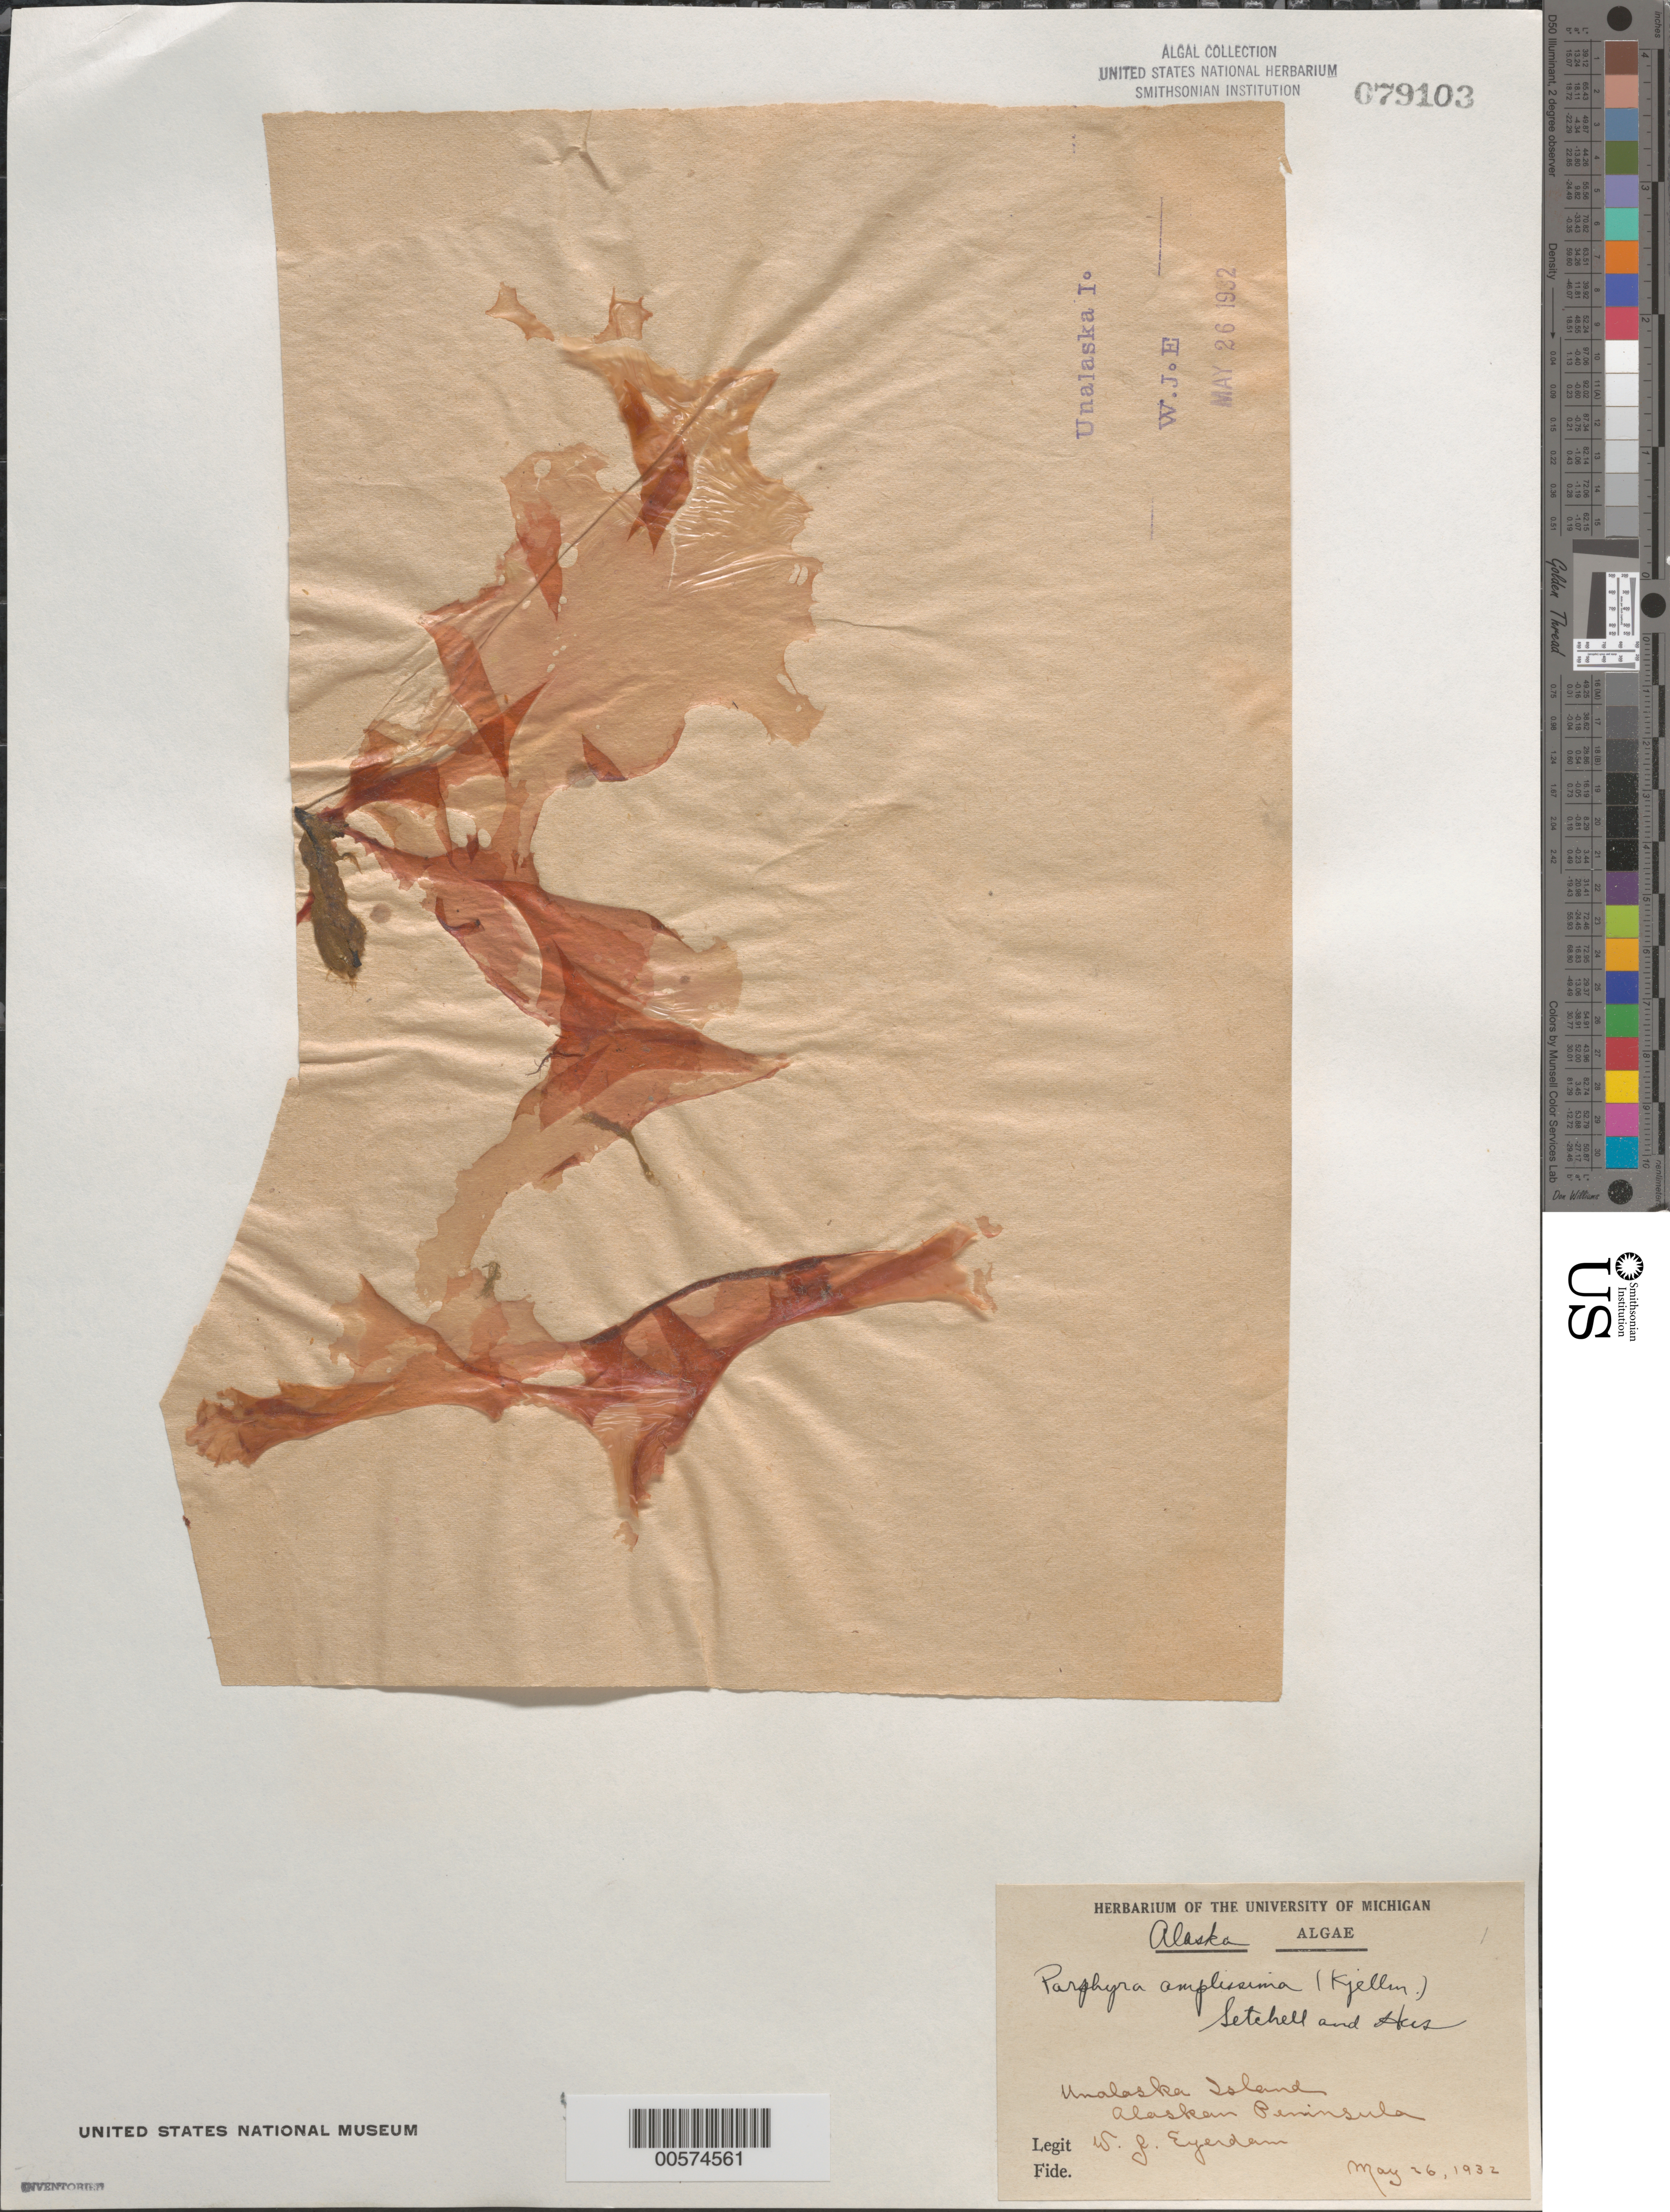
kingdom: Plantae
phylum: Rhodophyta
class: Bangiophyceae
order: Bangiales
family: Bangiaceae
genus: Wildemania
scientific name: Wildemania amplissima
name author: (Kjellm.) Foslie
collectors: W. J. Eyerdam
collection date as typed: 26 May 1932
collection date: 1932-05-26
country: United States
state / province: Alaska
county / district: Aleutian Islands Division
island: Unalaska Island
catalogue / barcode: US 79103